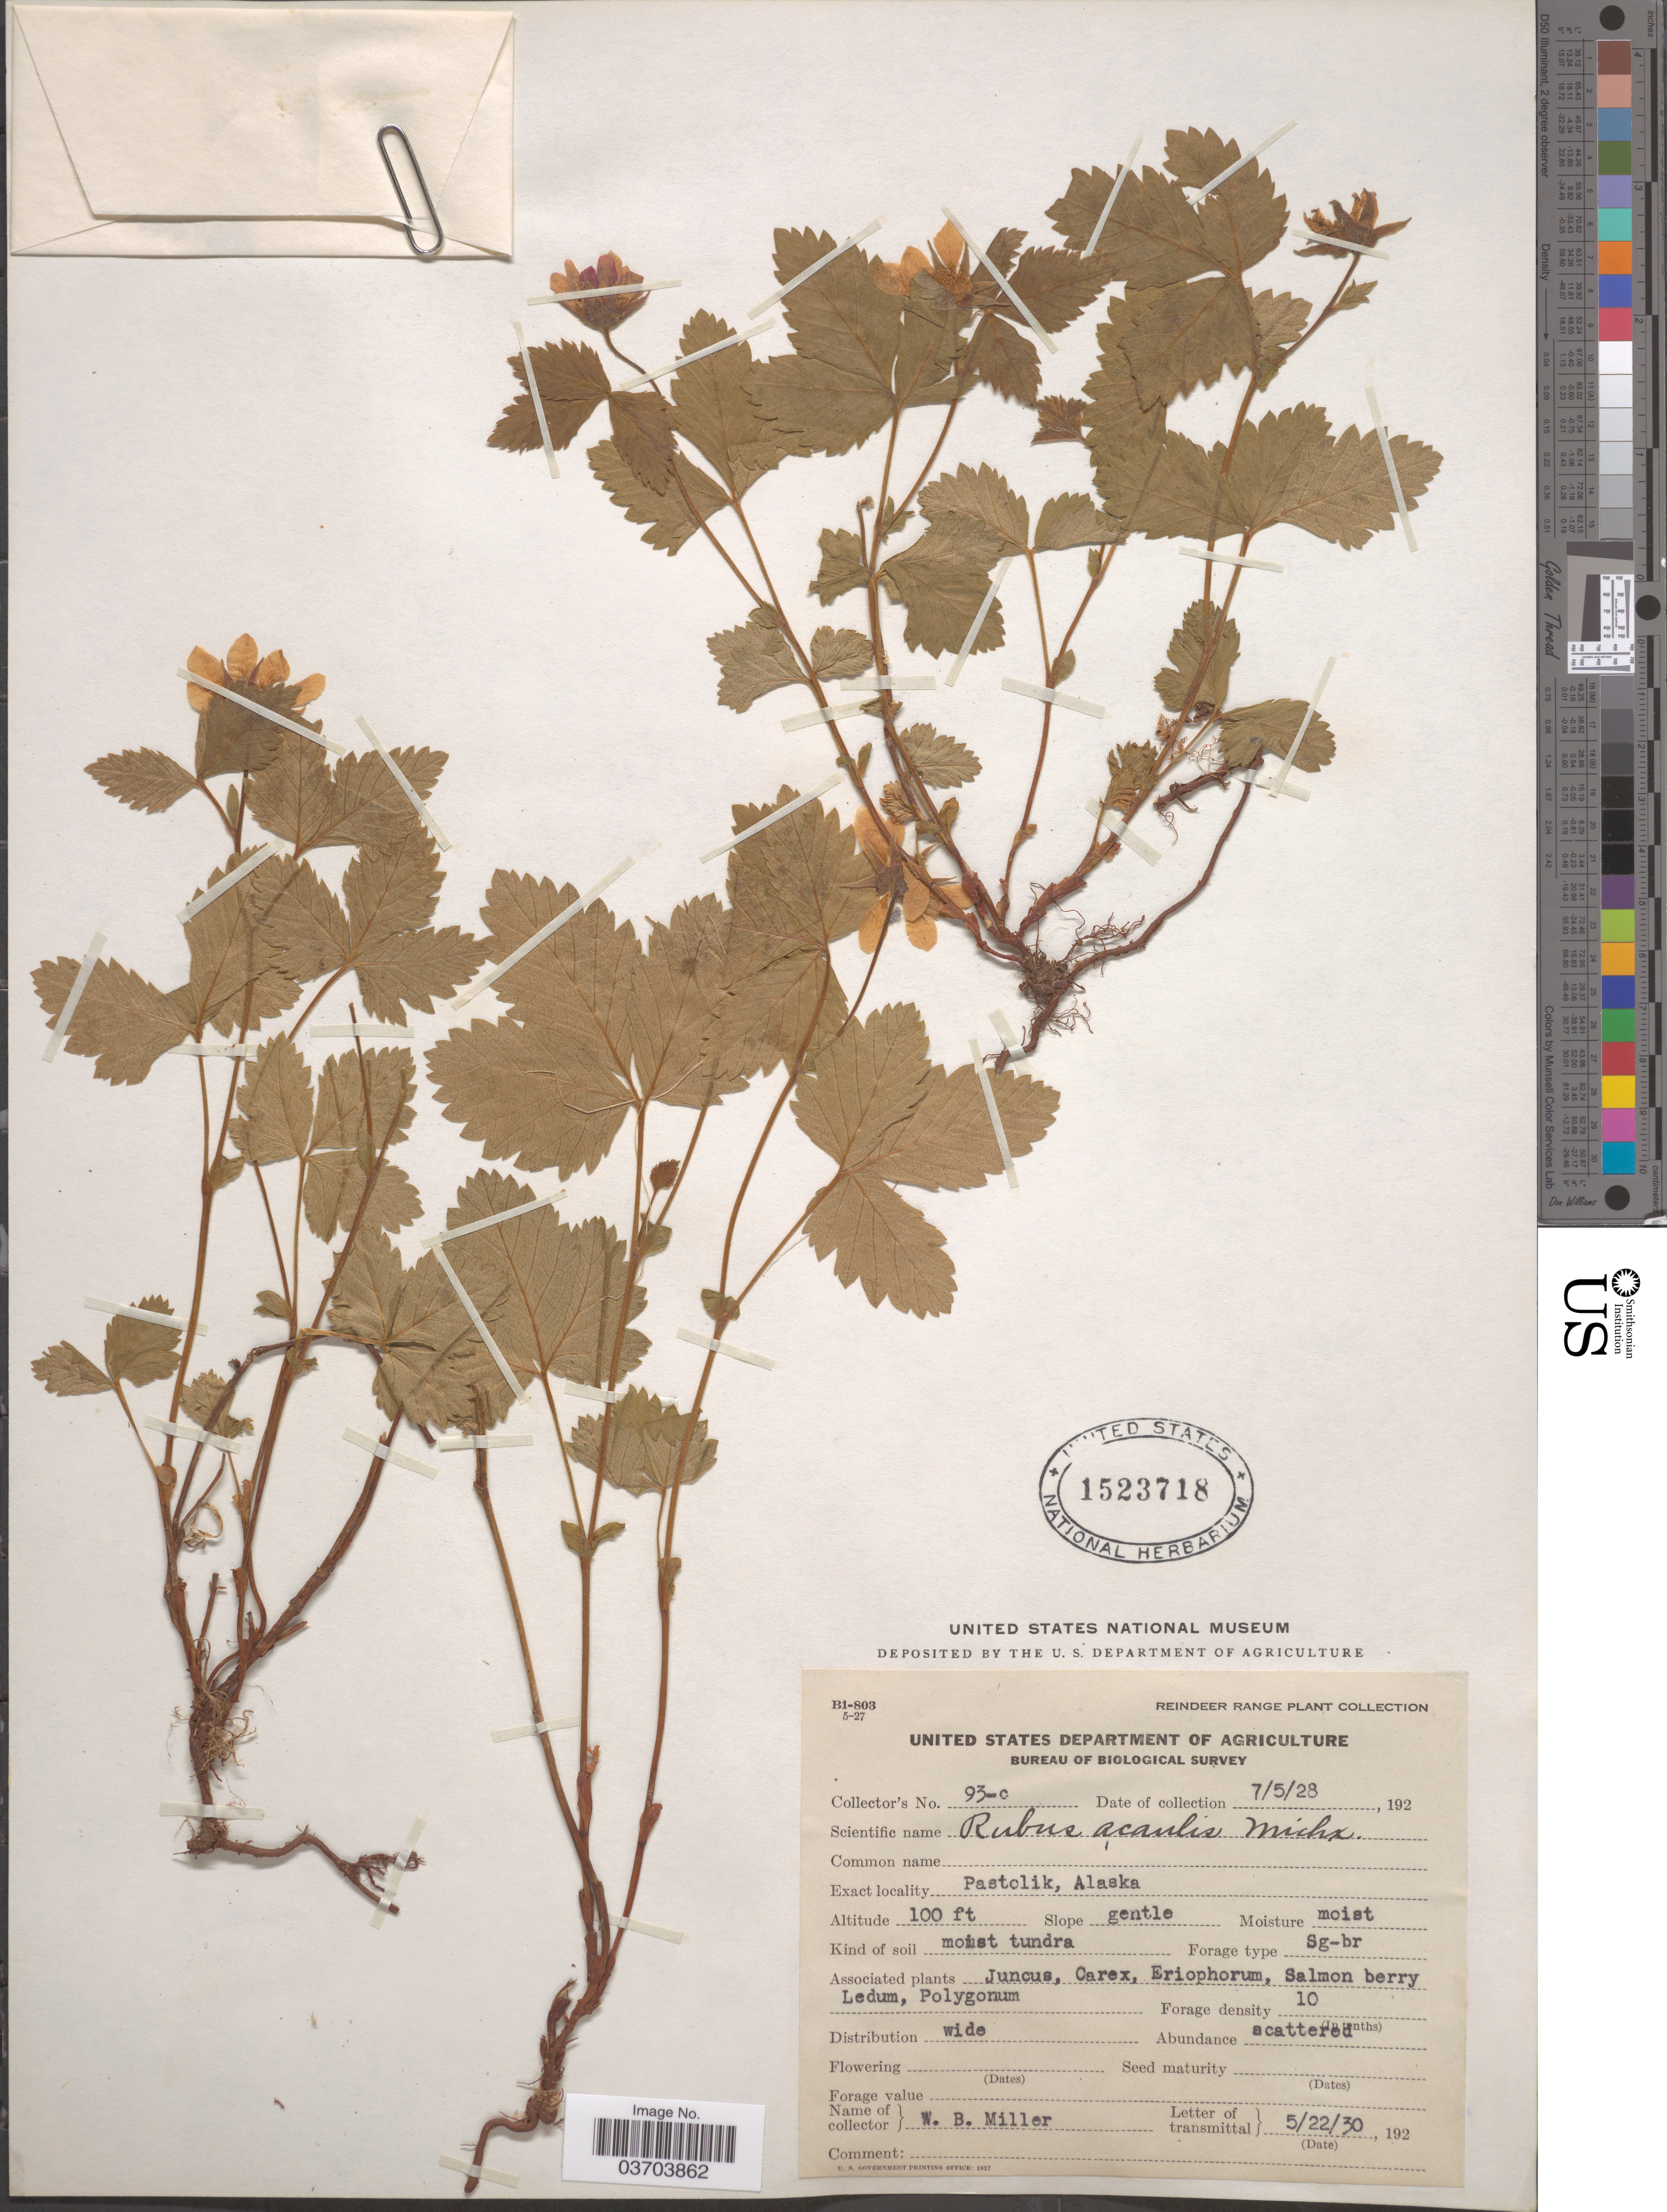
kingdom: Plantae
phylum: Tracheophyta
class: Magnoliopsida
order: Rosales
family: Rosaceae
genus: Rubus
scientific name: Rubus acaulis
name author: Michx.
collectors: W. Miller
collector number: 93-c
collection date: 1928-07-05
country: United States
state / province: Alaska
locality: Pastolik.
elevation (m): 30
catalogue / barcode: US 1523718